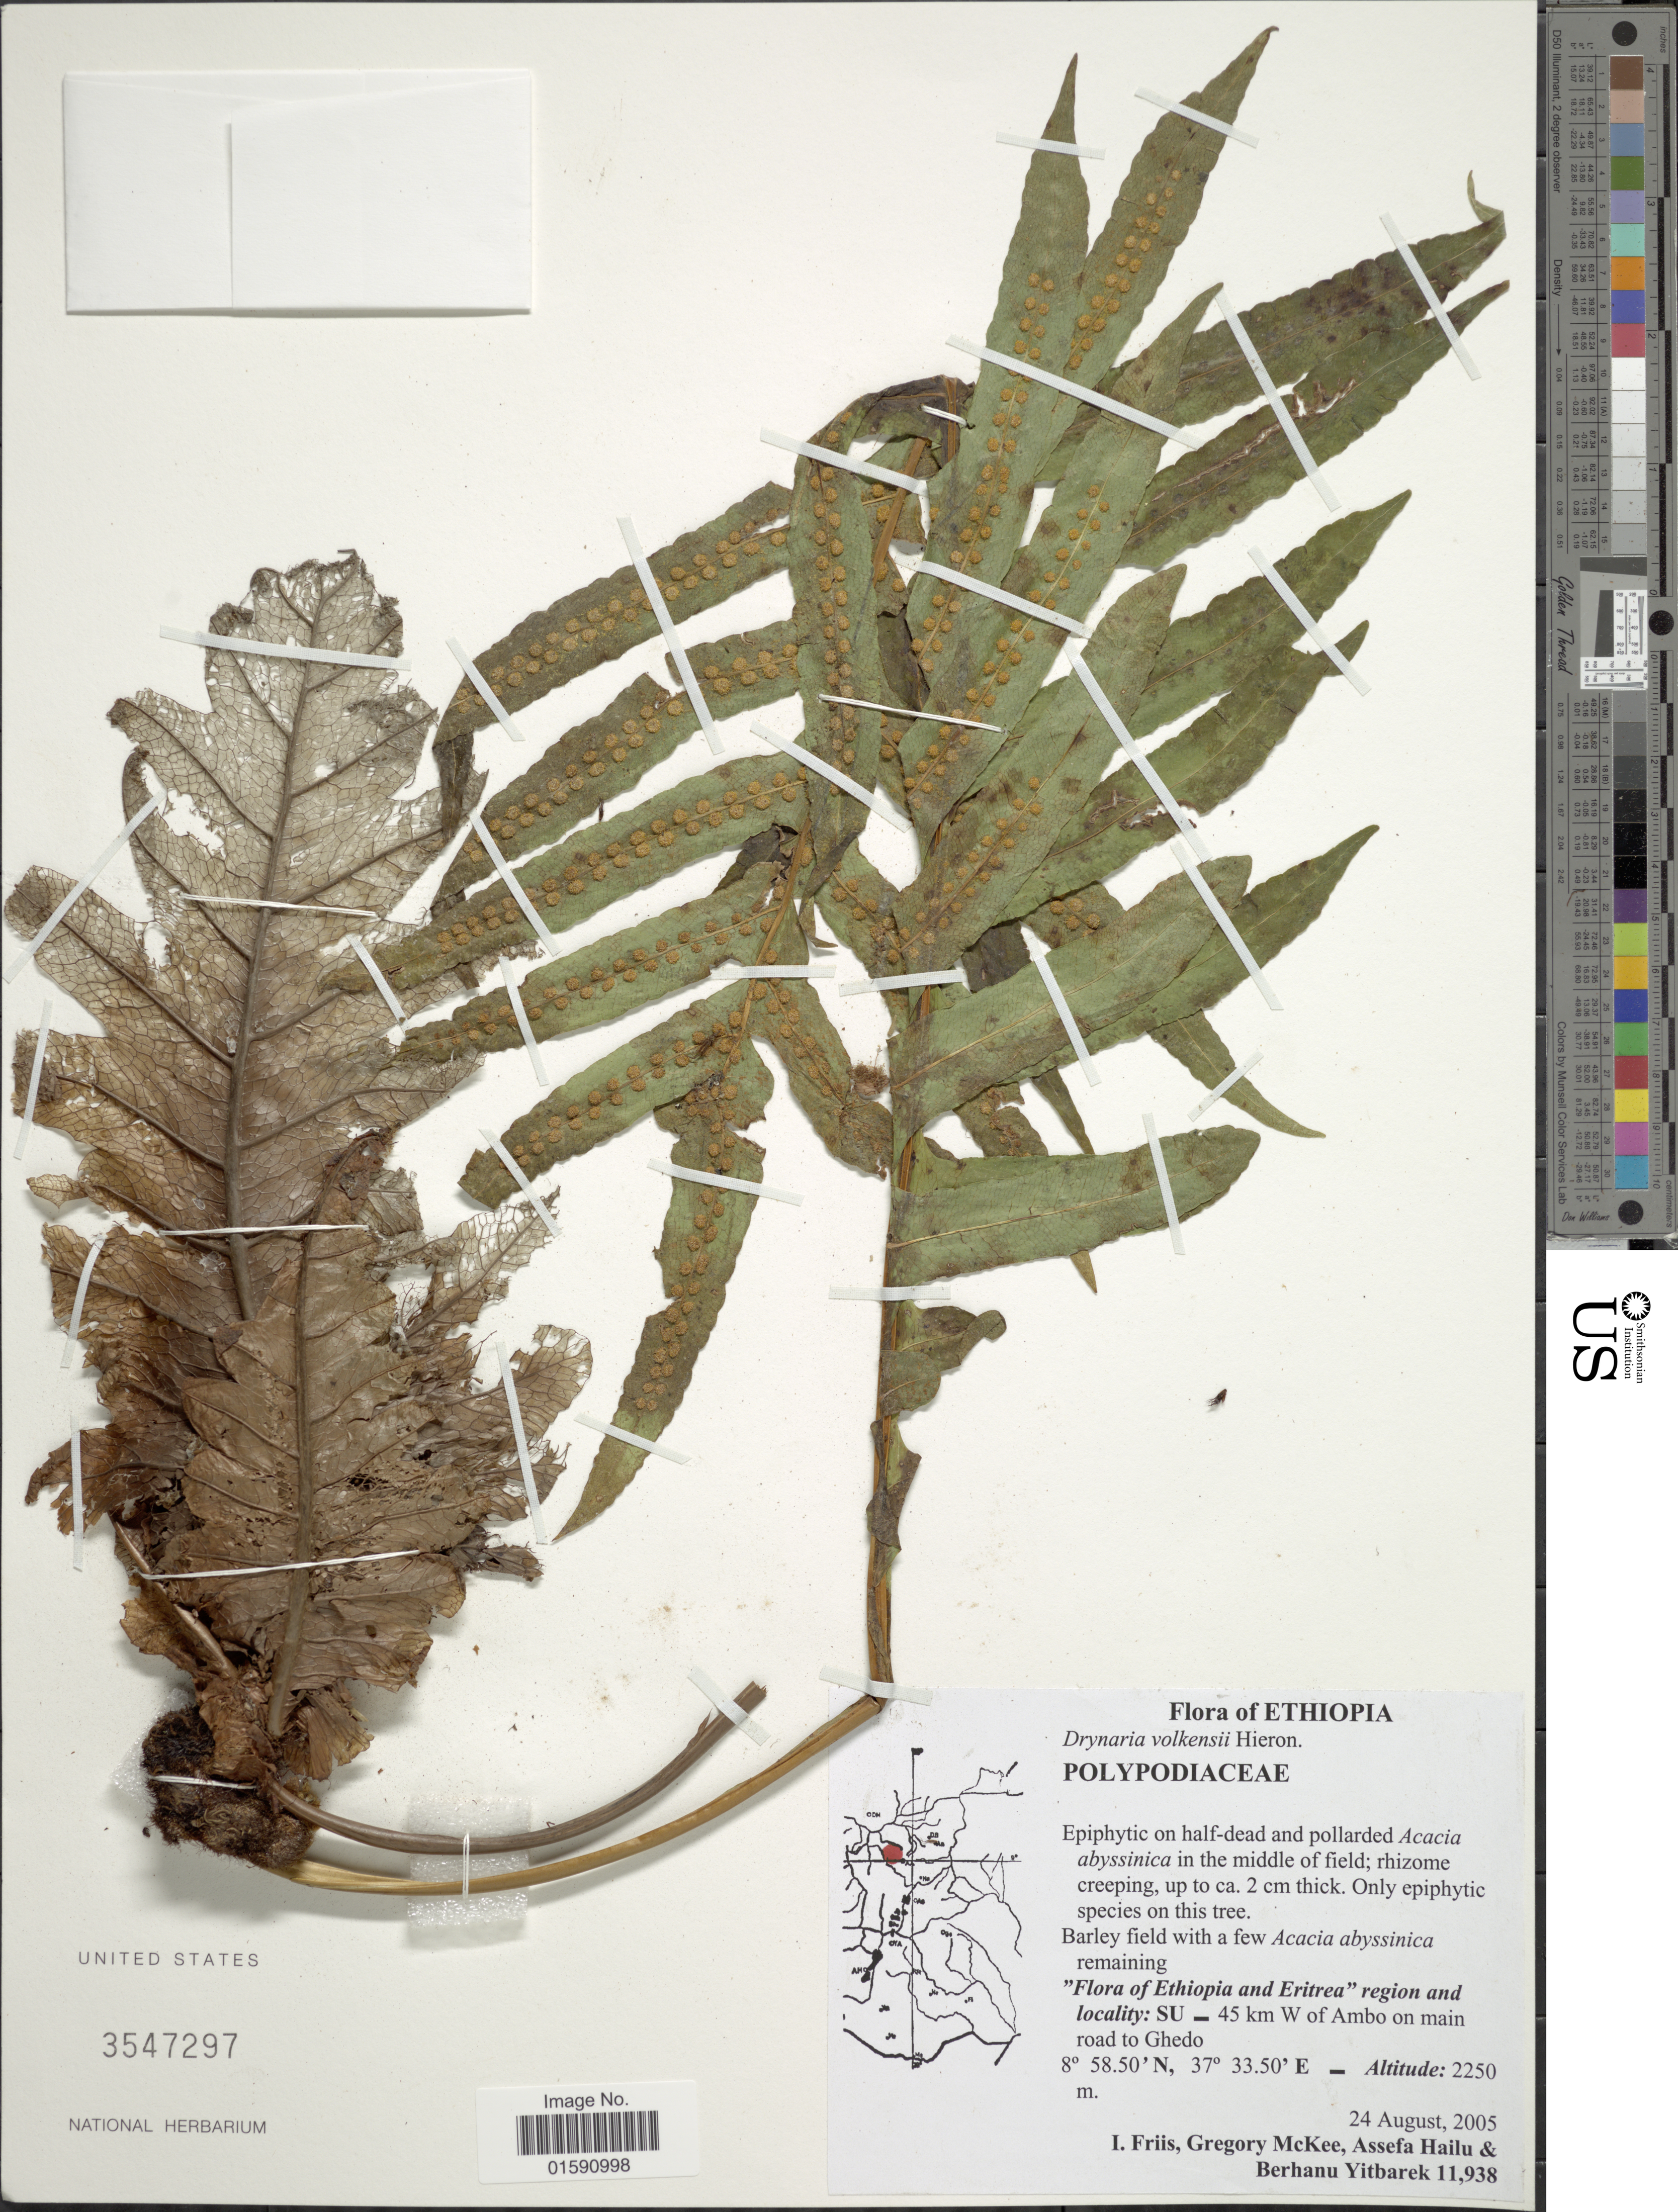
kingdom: Plantae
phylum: Tracheophyta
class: Polypodiopsida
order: Polypodiales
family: Polypodiaceae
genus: Drynaria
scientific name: Drynaria volkensii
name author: Hieron.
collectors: I. Friis, G. S. McKee, A. Hailu & B. Yitbarek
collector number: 11938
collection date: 2005-08-24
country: Ethiopia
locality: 45 km W of Ambo on mian road to Ghedo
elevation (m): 2250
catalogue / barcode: US 3547297